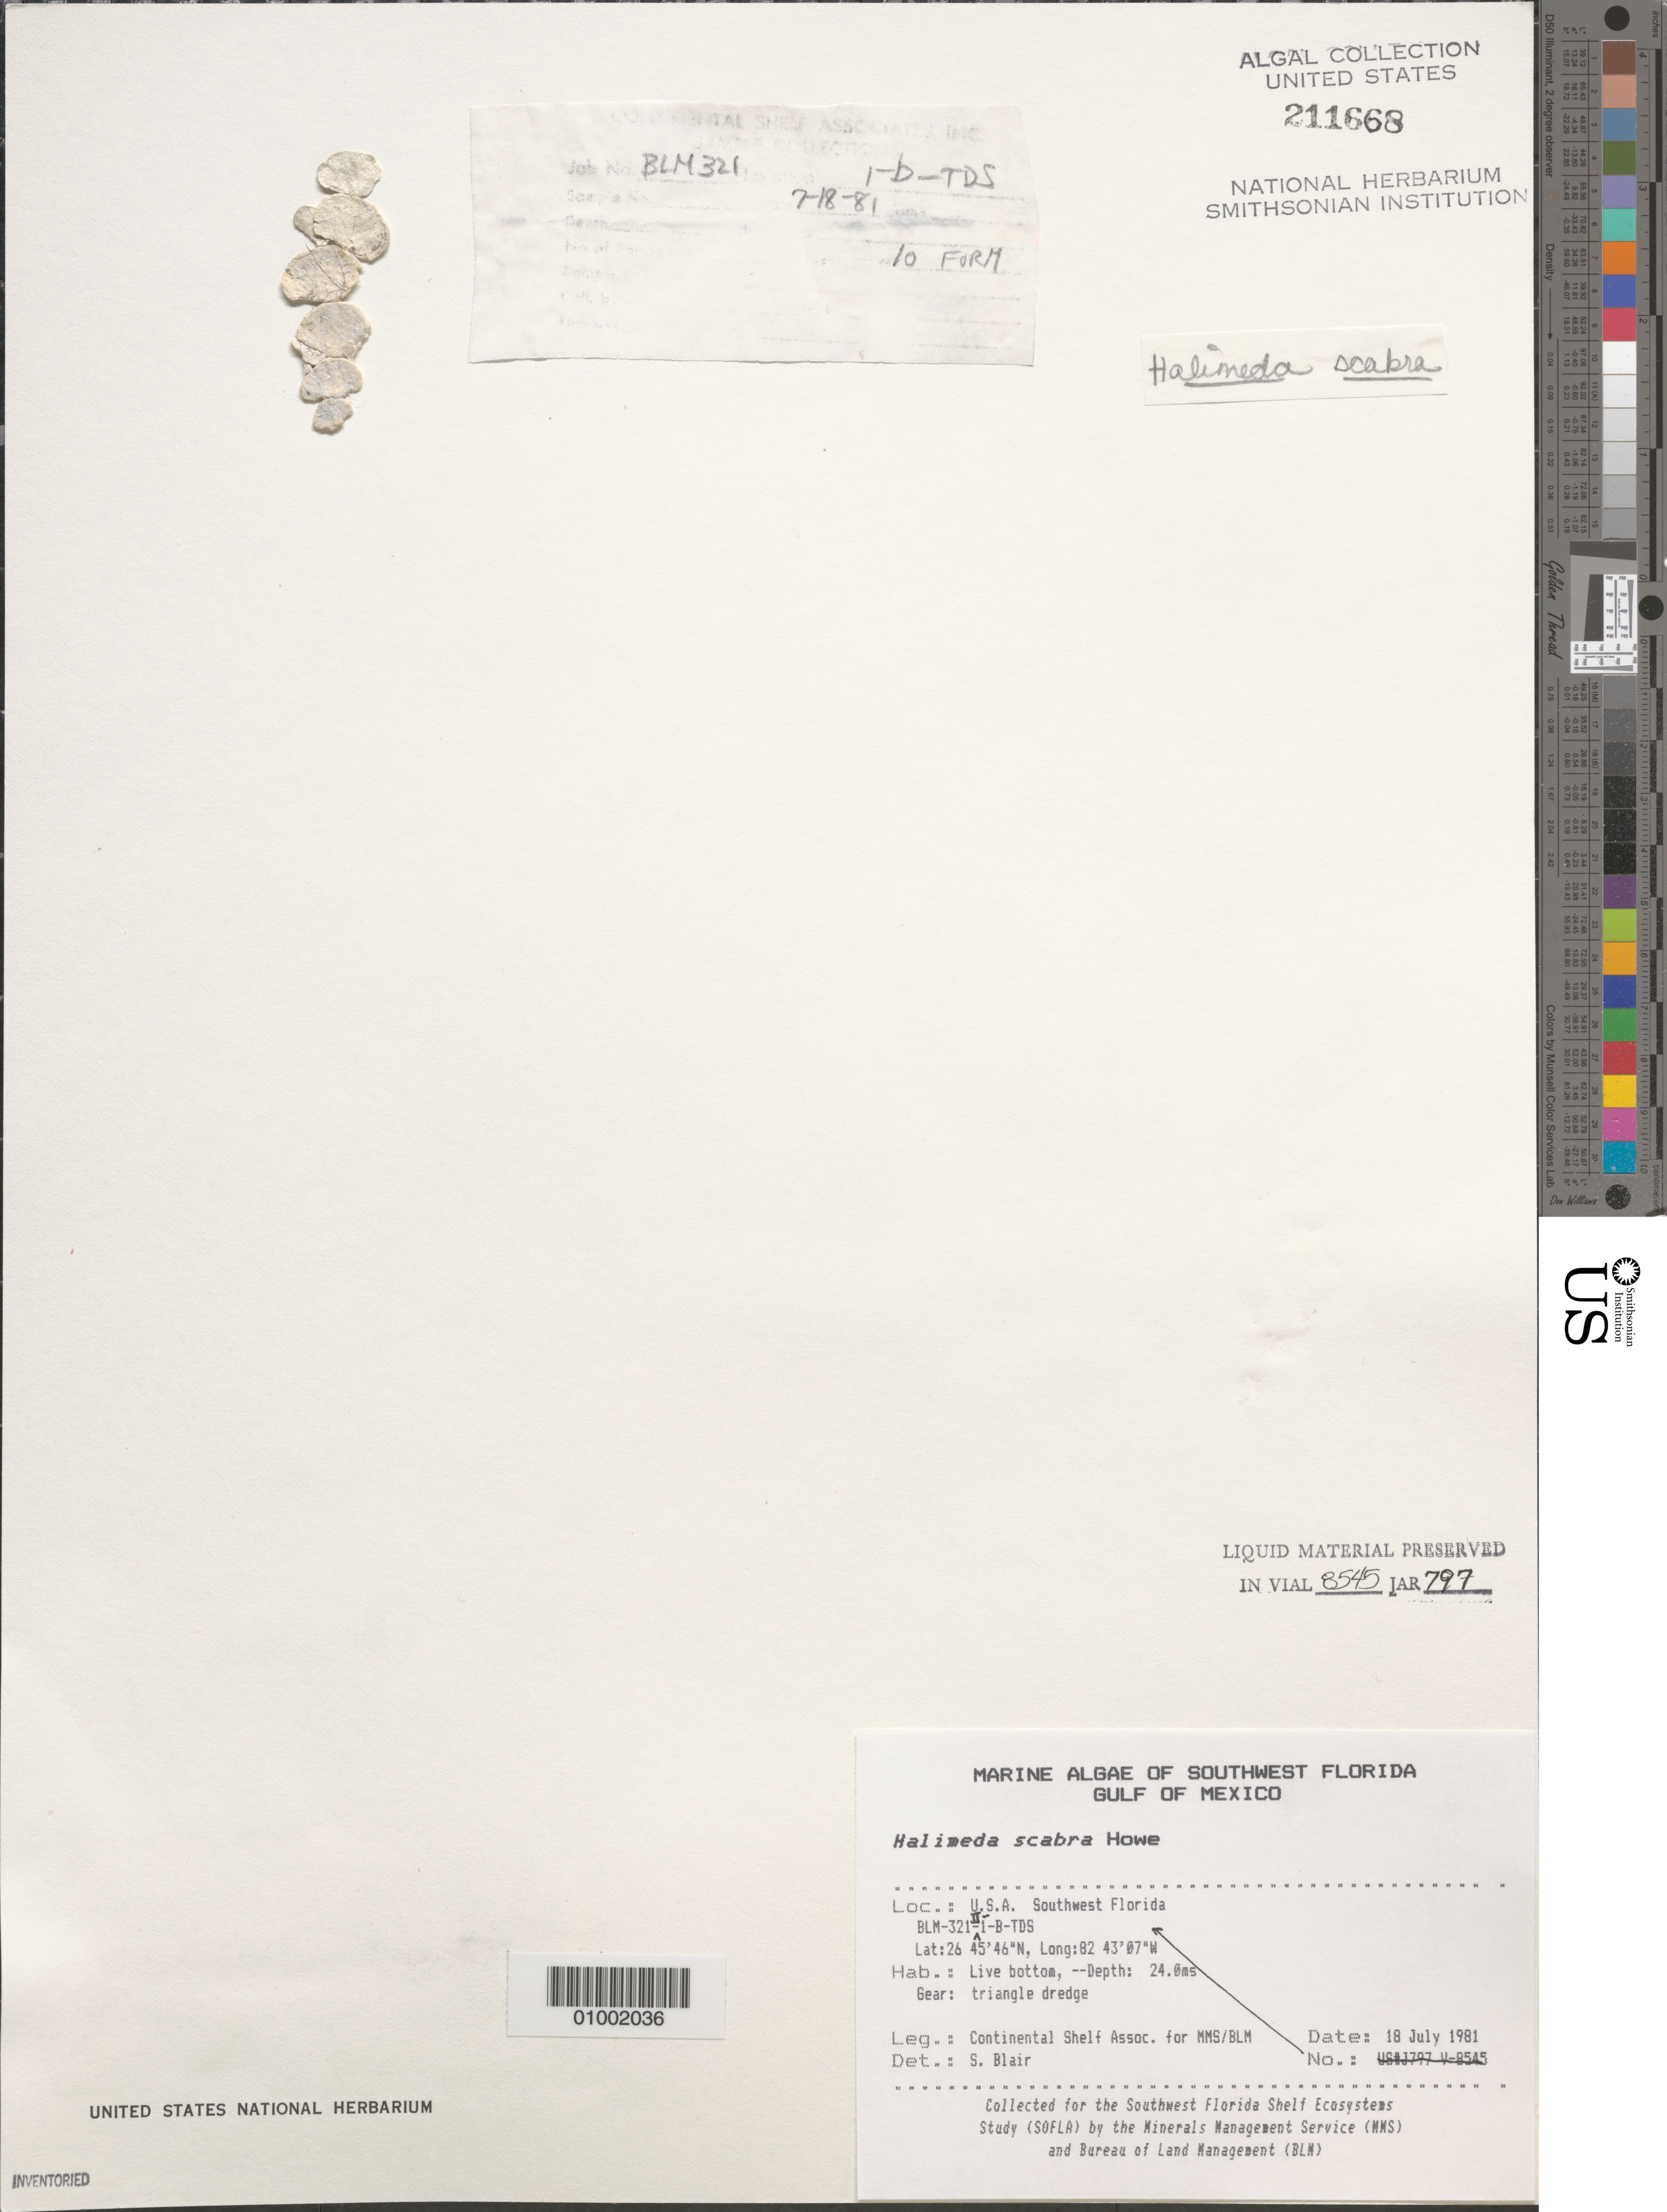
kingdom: Plantae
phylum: Chlorophyta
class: Ulvophyceae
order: Bryopsidales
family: Halimedaceae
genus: Halimeda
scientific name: Halimeda scabra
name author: M. Howe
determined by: Blair, S. M.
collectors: Continental Shelf Associates for the MMS/BLM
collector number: BLM-321-II-1-B-TDS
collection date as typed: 18 Jul 1981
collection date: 1981-07-18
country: United States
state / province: Florida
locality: Gulf of Mexico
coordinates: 26 45'46"N, 82 43'07"W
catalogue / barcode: US 211668